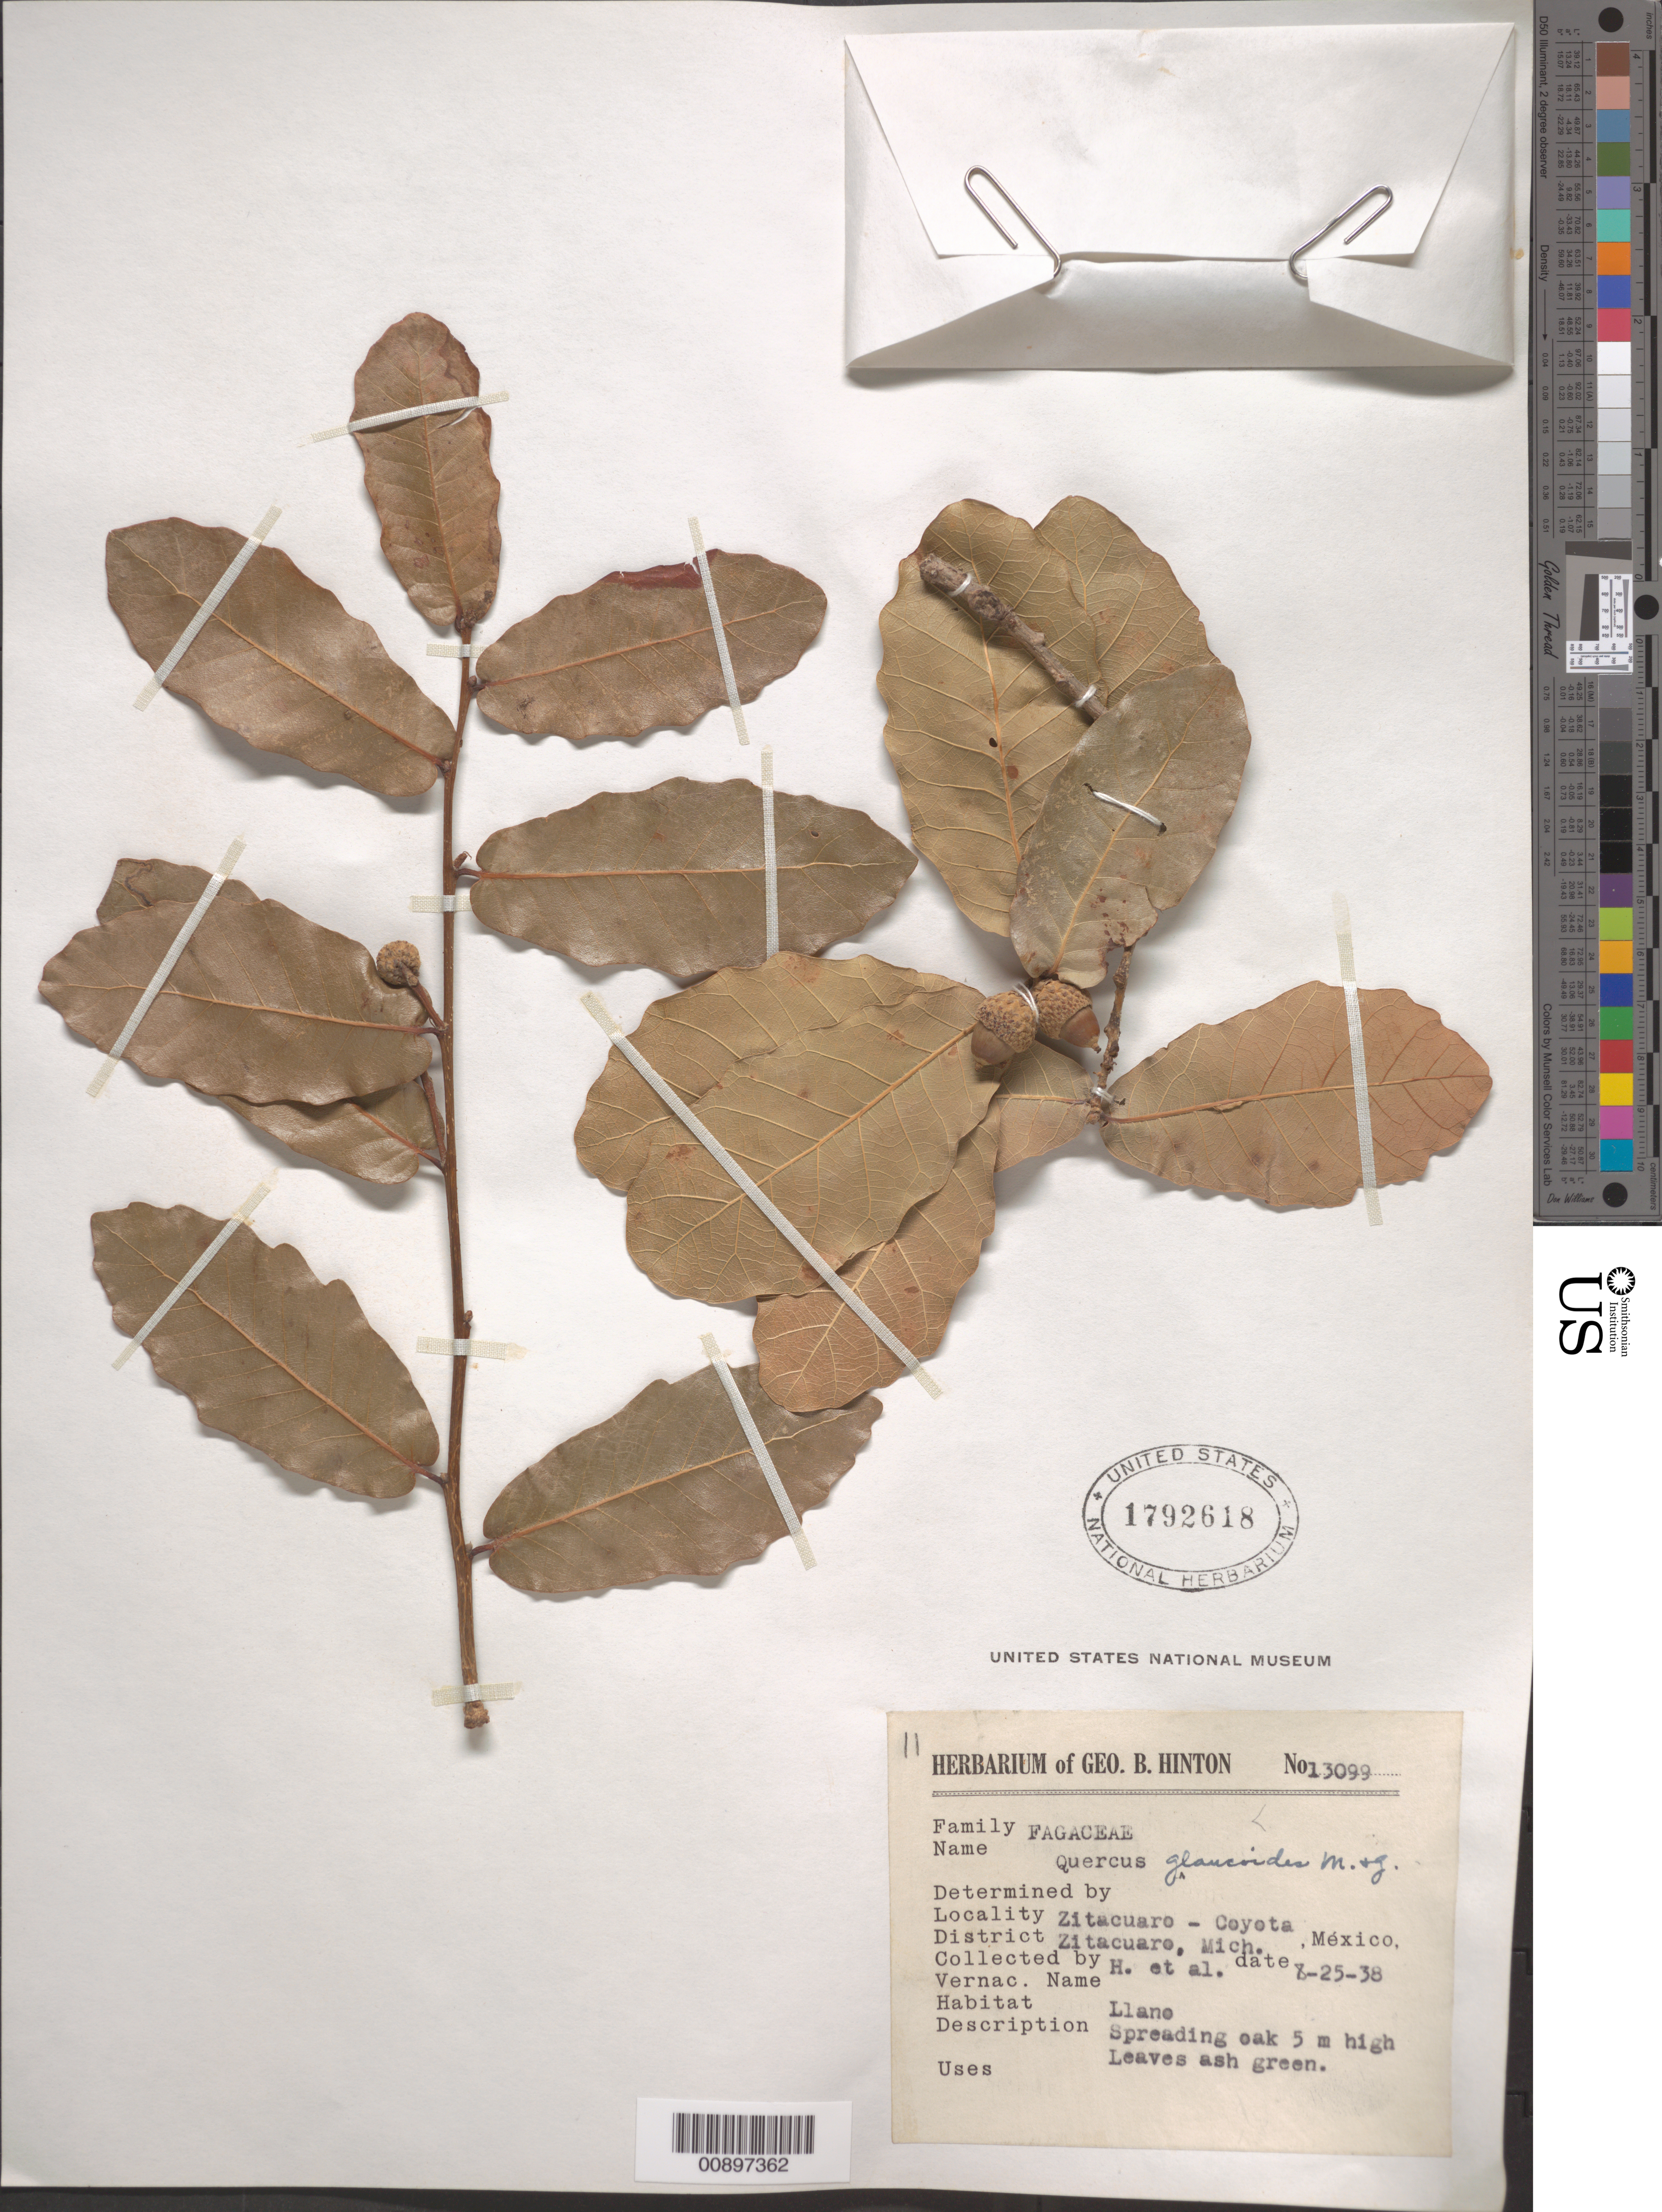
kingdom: Plantae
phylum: Tracheophyta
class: Magnoliopsida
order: Fagales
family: Fagaceae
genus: Quercus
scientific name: Quercus glaucoides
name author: M. Martens & Galeotti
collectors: G. B. Hinton & et al.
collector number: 13099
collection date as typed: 25 Aug 1938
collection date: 1938-08-25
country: Mexico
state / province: Michoacán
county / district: Zitácuaro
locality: Zitácuaro - Coyota, District of Zitácuaro, State of Michoacán.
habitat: Llano.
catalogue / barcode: US 1792618